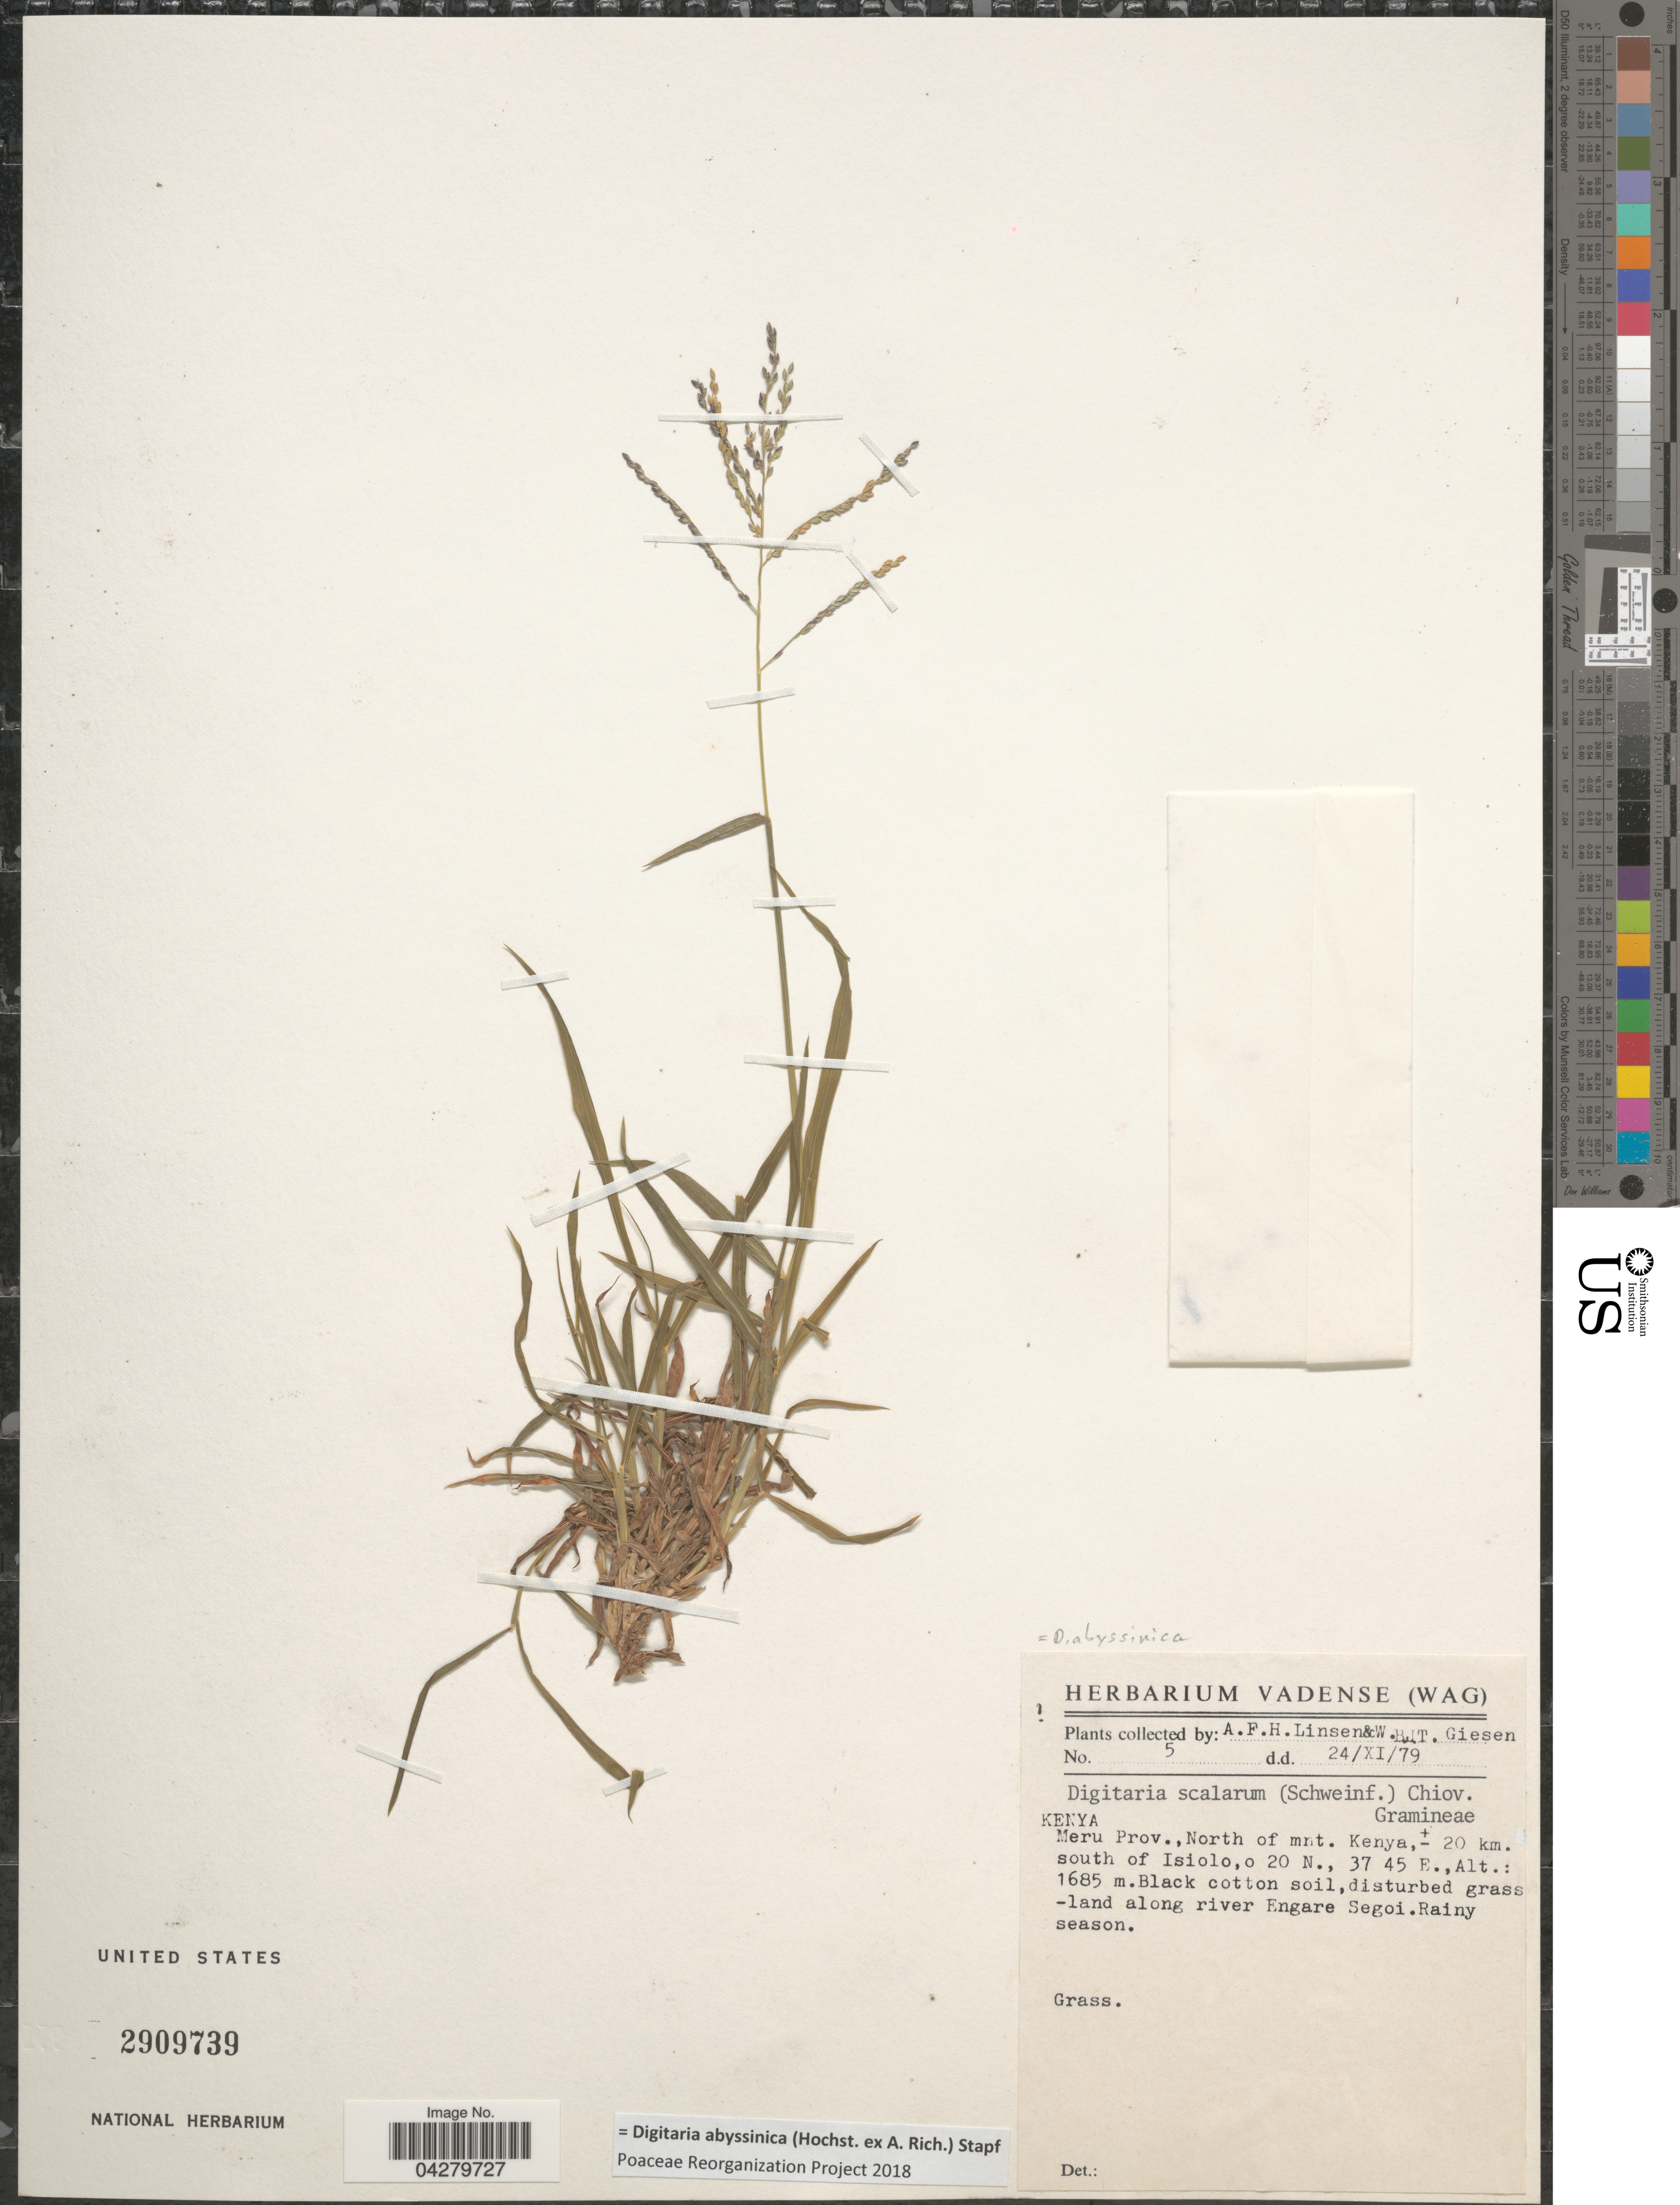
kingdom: Plantae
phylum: Tracheophyta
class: Liliopsida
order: Poales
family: Poaceae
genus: Digitaria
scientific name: Digitaria abyssinica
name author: (Hochst. ex Rich.) Stapf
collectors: A. Linsen & W. Giesen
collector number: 5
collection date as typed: Transcribed d/m/y: 24/11/79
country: Kenya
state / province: Meru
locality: North of mtn. Kenya,± 20 km. south of Isiolo. Land along river Engare Segoi.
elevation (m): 1685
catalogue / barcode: US 2909739